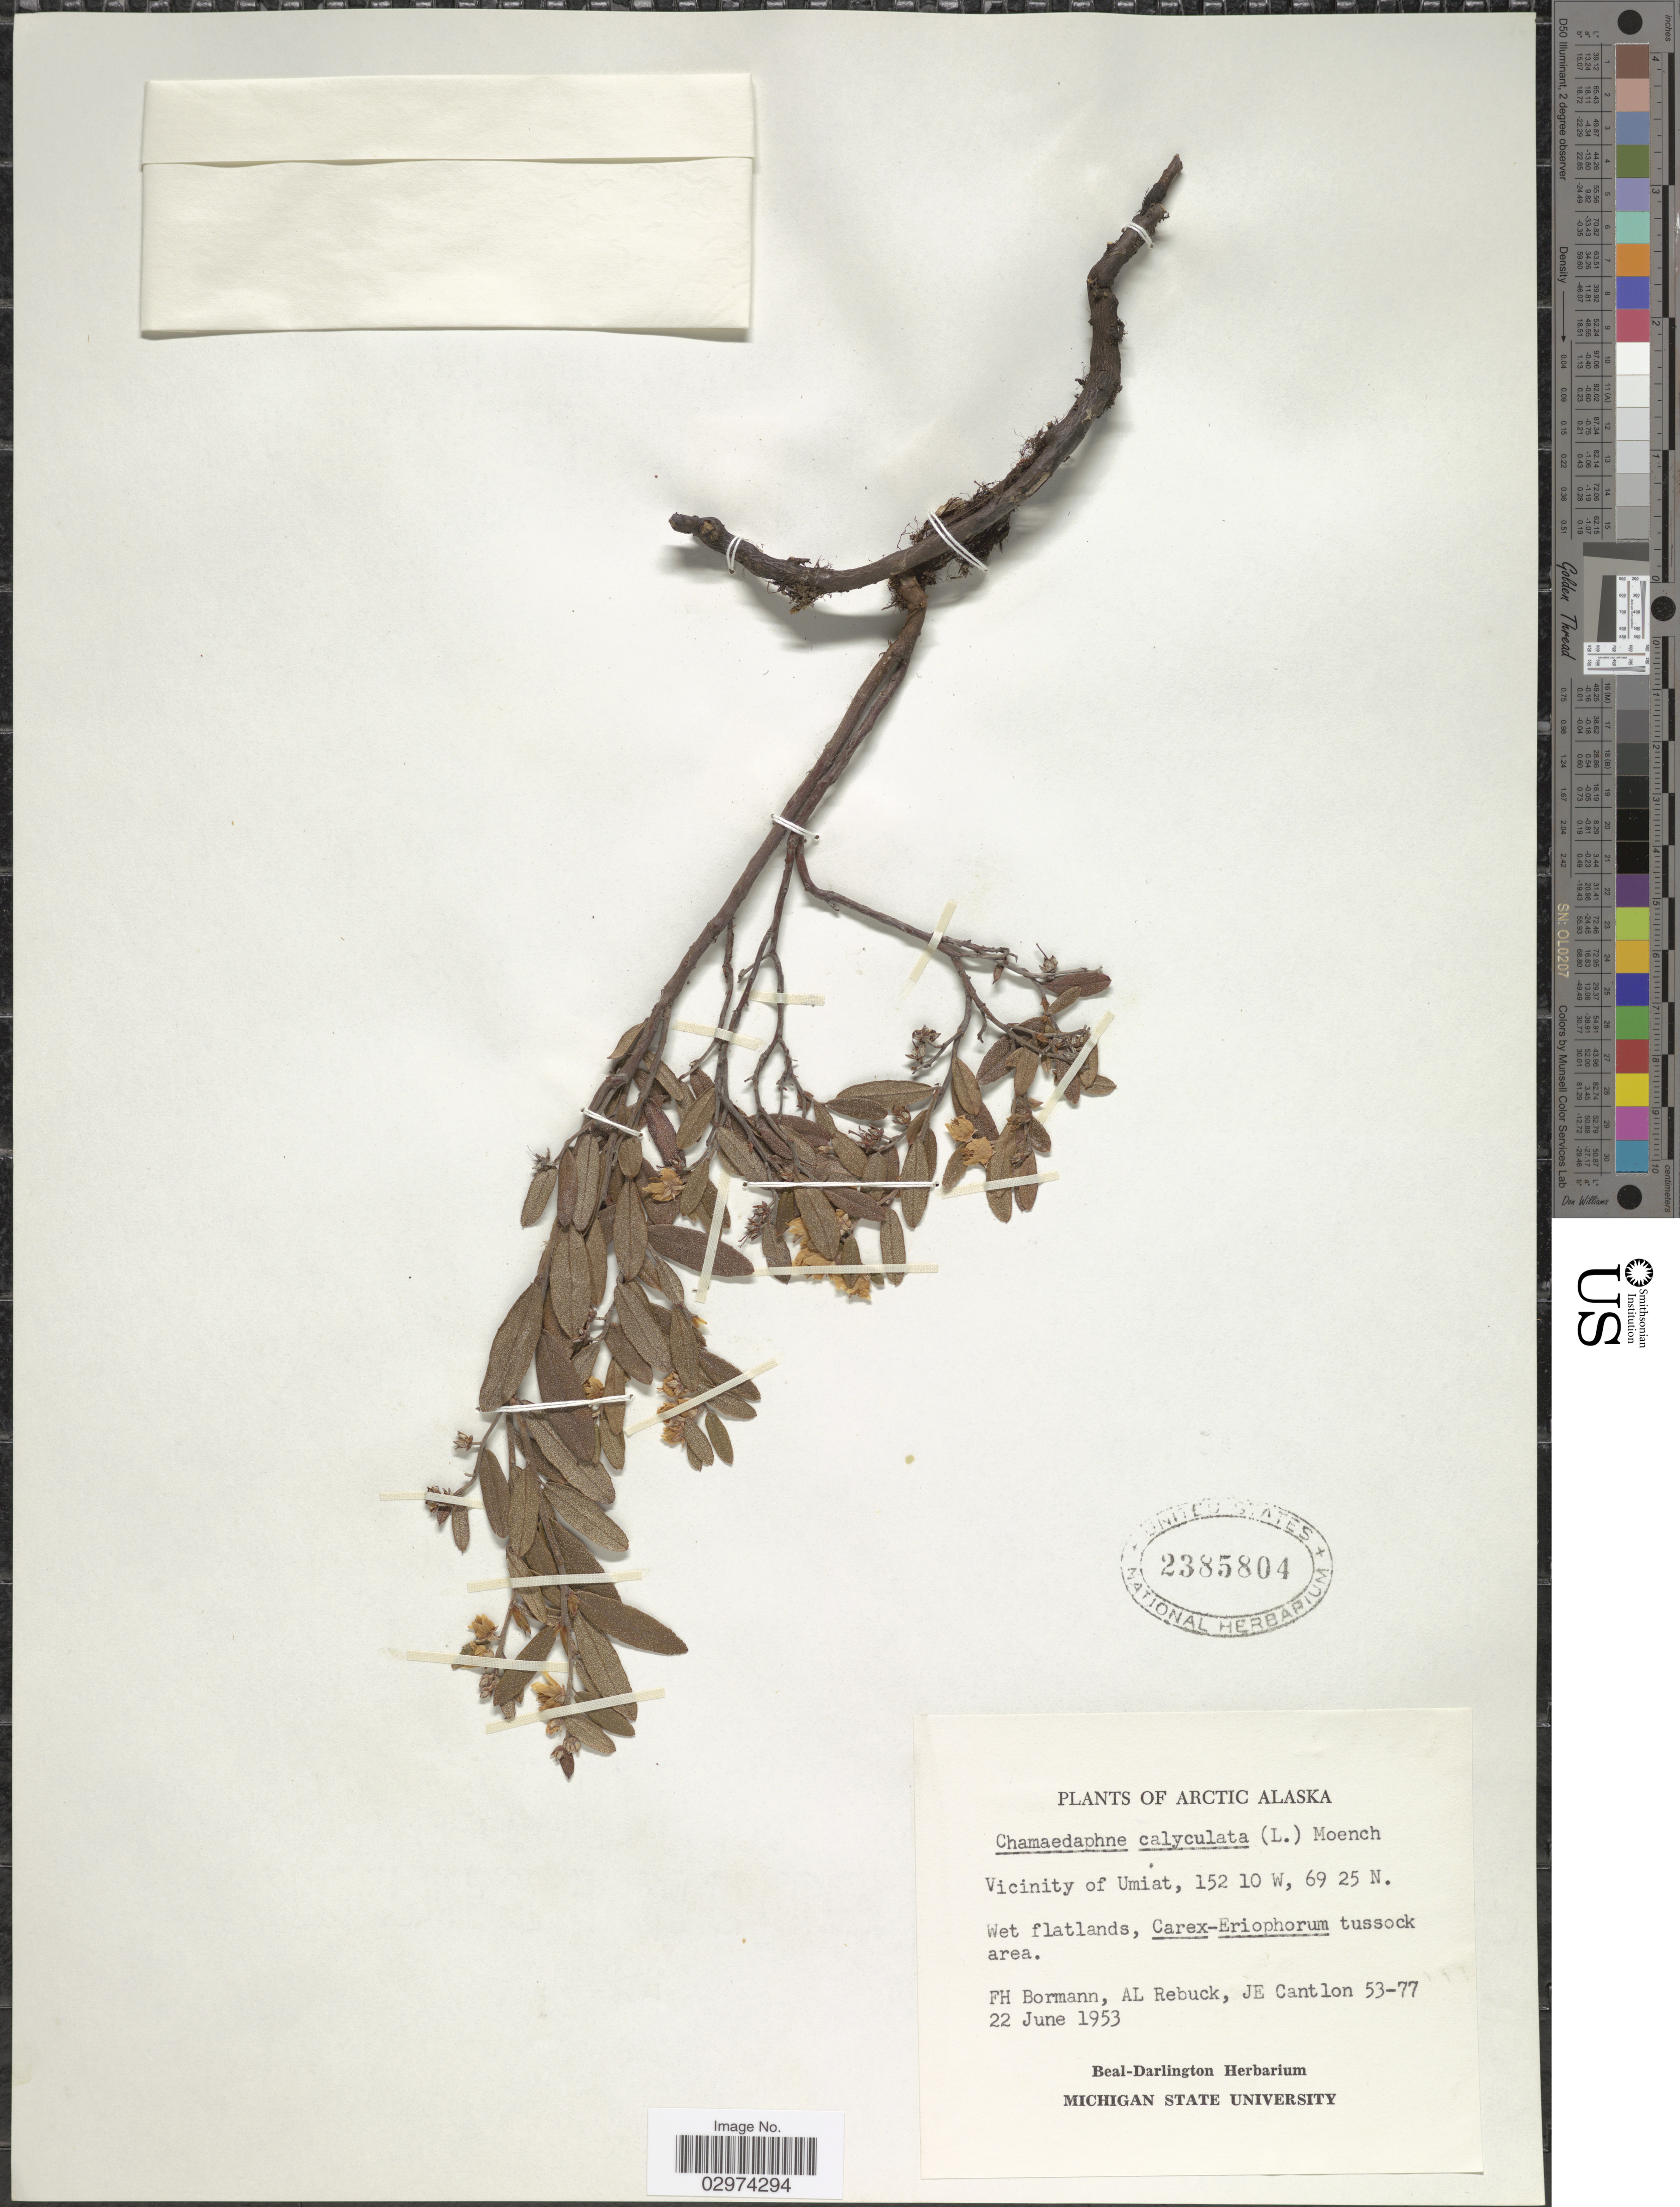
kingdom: Plantae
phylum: Tracheophyta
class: Magnoliopsida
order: Ericales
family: Ericaceae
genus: Chamaedaphne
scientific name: Chamaedaphne calyculata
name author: (L.) Moench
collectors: F. Bormann, A. Rebuck & J. Cantlon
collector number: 53-77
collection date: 1953-06-22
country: United States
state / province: Alaska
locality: Arctic Alaska. Vicinity of Umiat.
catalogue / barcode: US 2385804